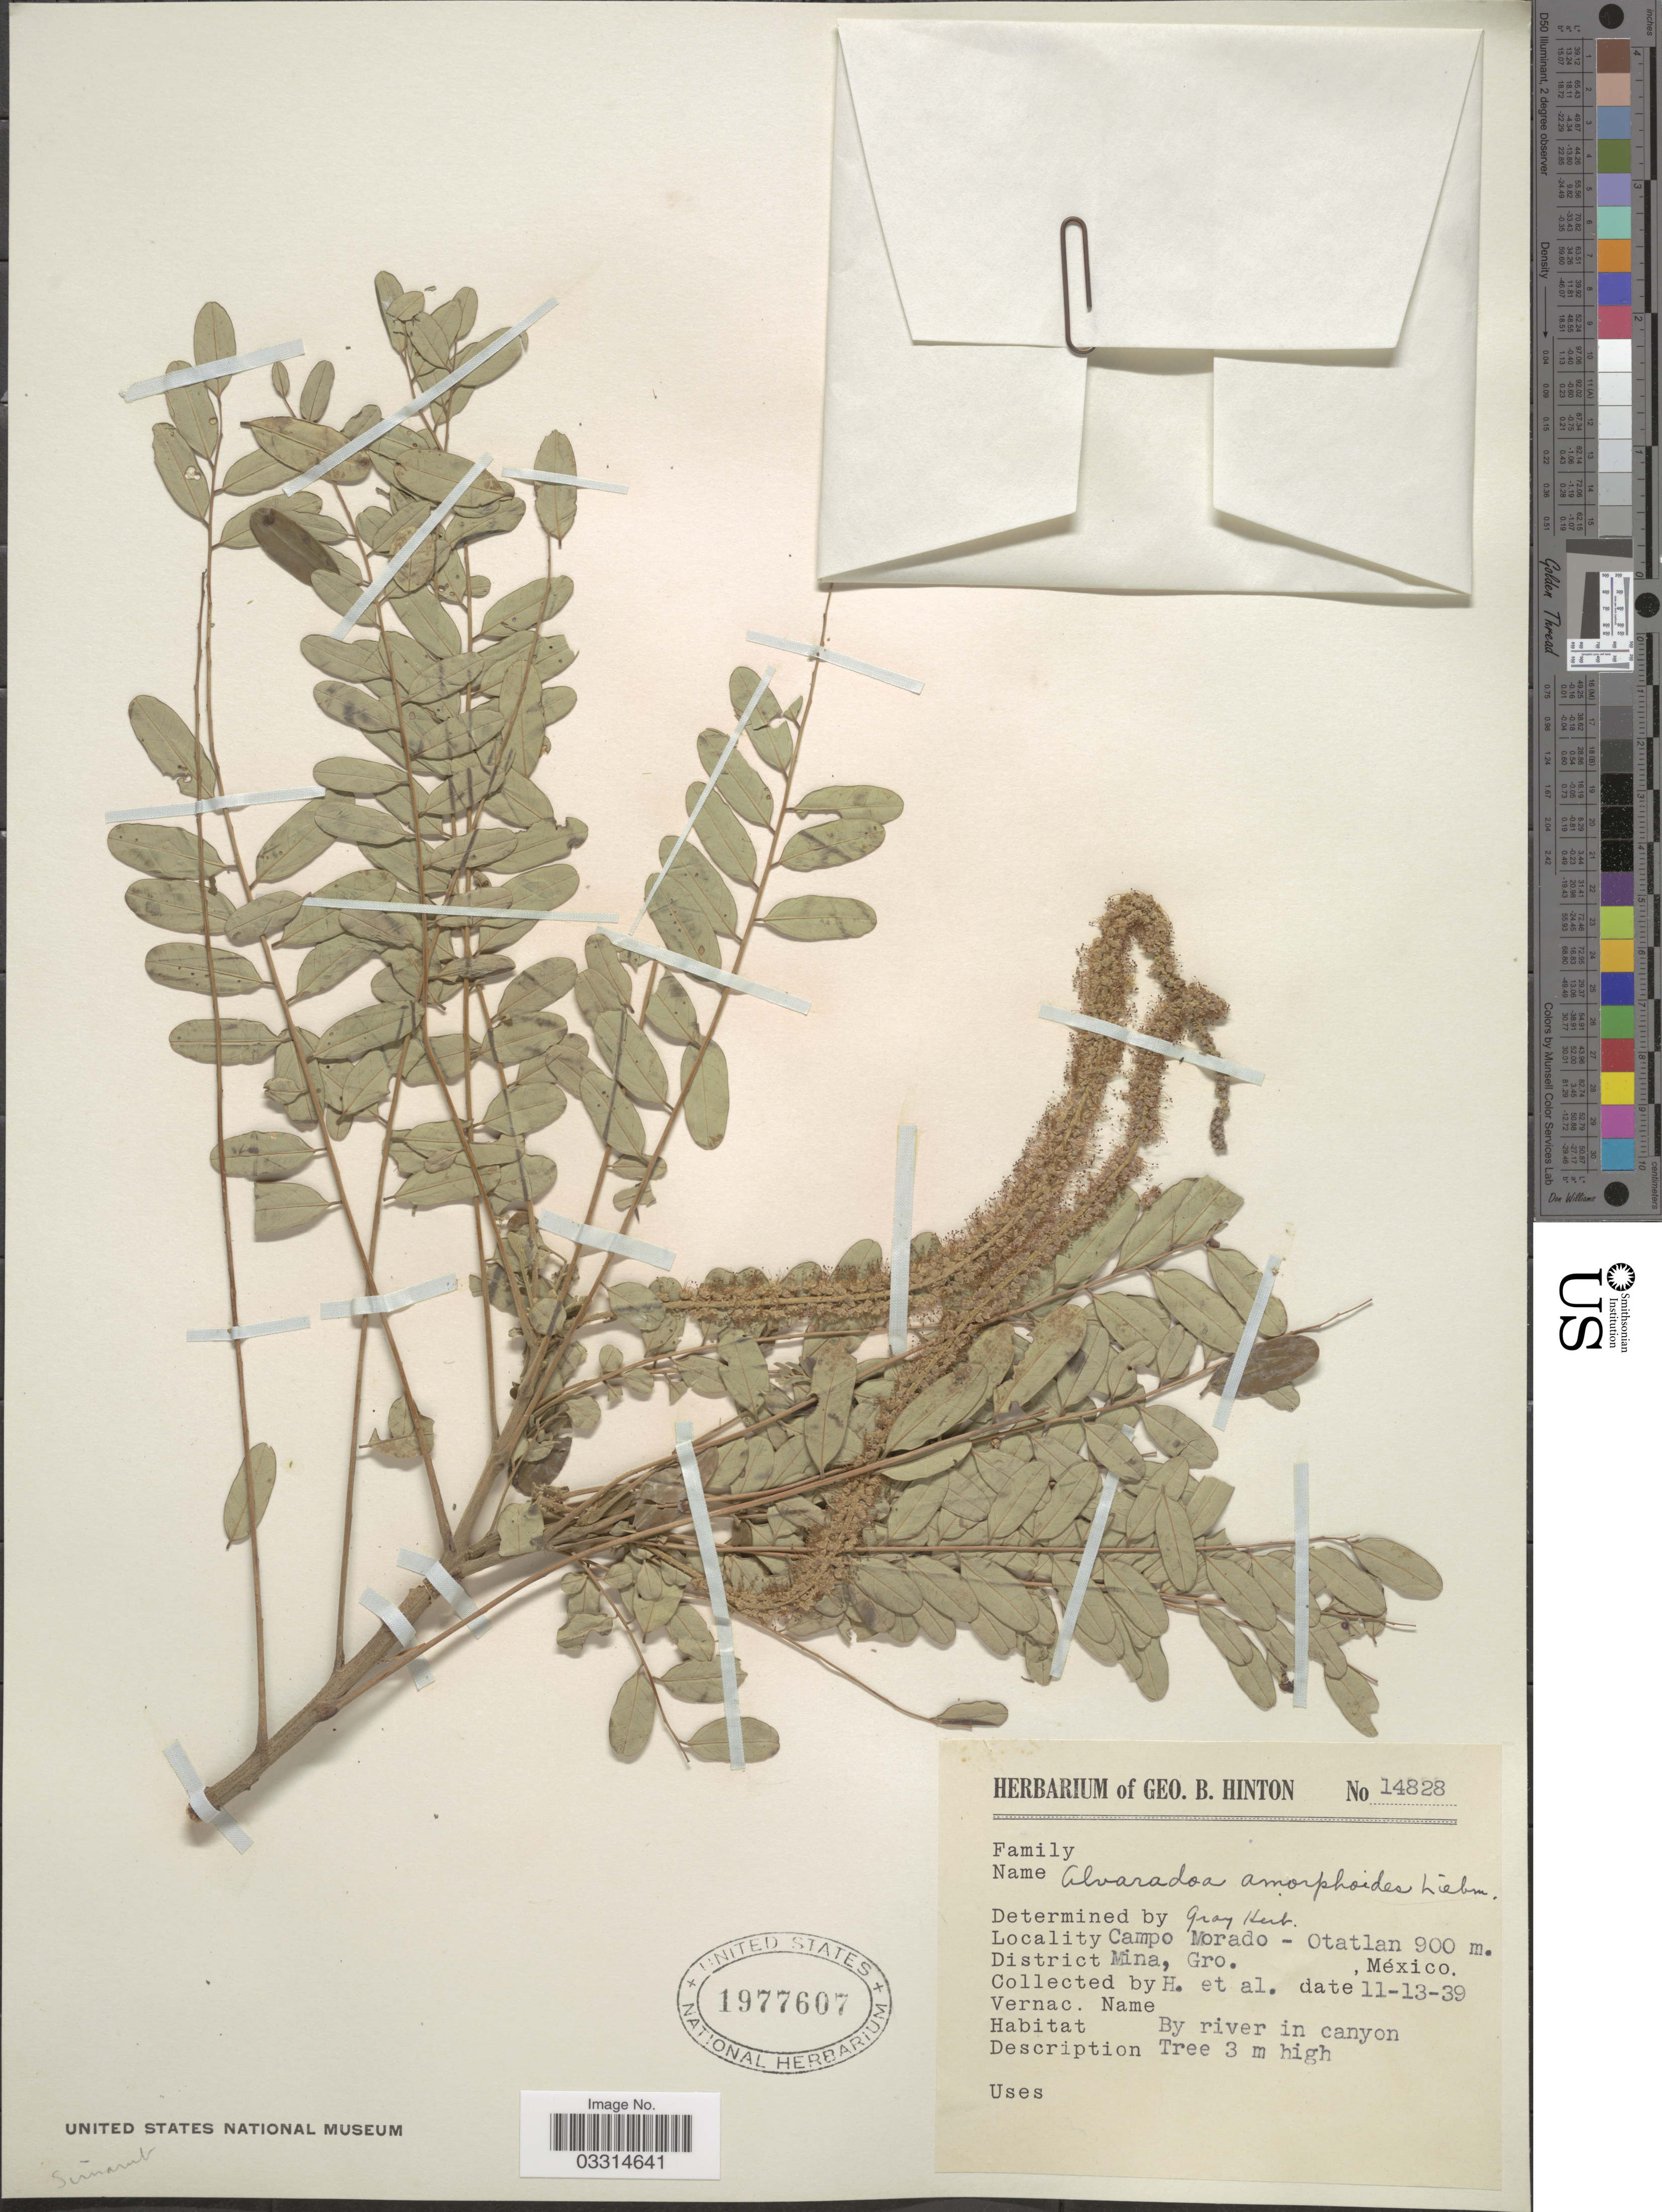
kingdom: Plantae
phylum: Tracheophyta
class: Magnoliopsida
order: Picramniales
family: Picramniaceae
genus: Alvaradoa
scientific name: Alvaradoa amorphoides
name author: Liebm.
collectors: G. B. Hinton & et al.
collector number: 14828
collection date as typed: Transcribed d/m/y: 13/11/39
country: Mexico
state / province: Guerrero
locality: Campo Morado - Otatlan. District Mina. By river in canyon.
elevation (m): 900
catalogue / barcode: US 1977607